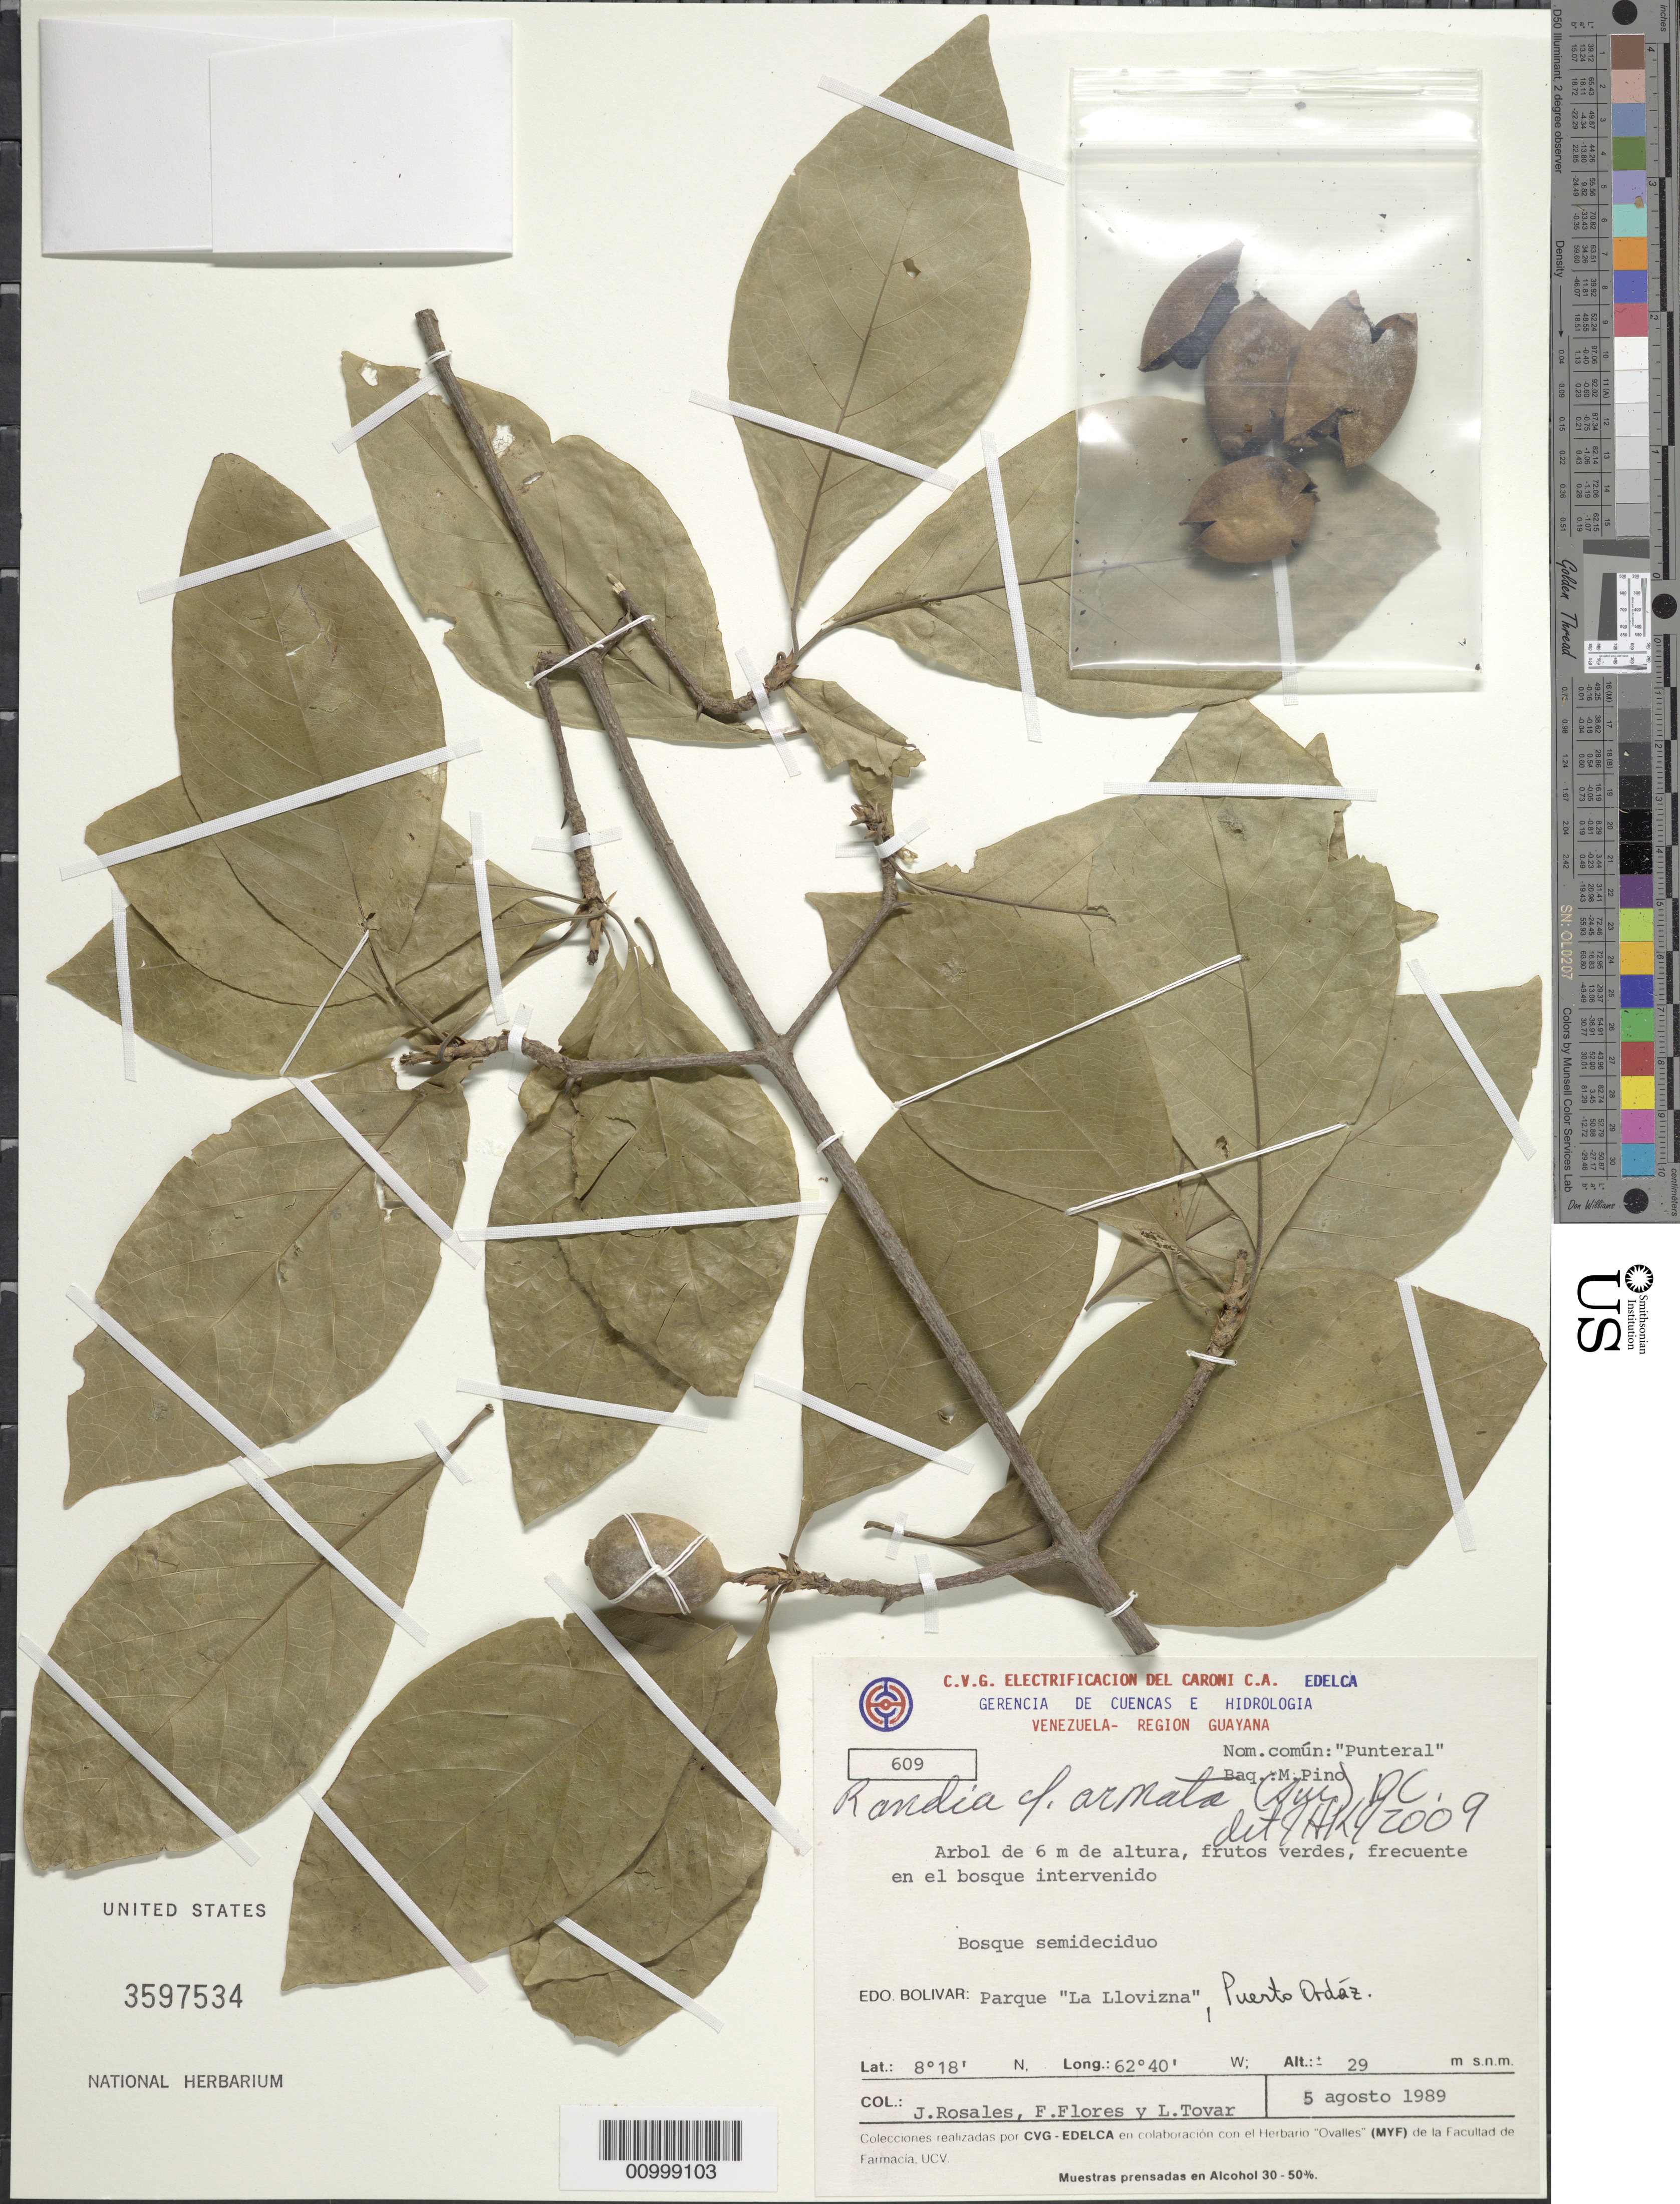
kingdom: Plantae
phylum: Tracheophyta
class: Magnoliopsida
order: Gentianales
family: Rubiaceae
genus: Randia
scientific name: Randia armata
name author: (Sw.) DC.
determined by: Kirkbride, J. H.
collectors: J. Rosales, F. Flores & L. Tovar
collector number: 609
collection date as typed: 5-Aug-89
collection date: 1989-08-05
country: Venezuela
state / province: Bolívar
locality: Parque "La Llovizna," Puerto Ordaz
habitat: Bosque semideciduo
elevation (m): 29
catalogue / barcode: US 3597534